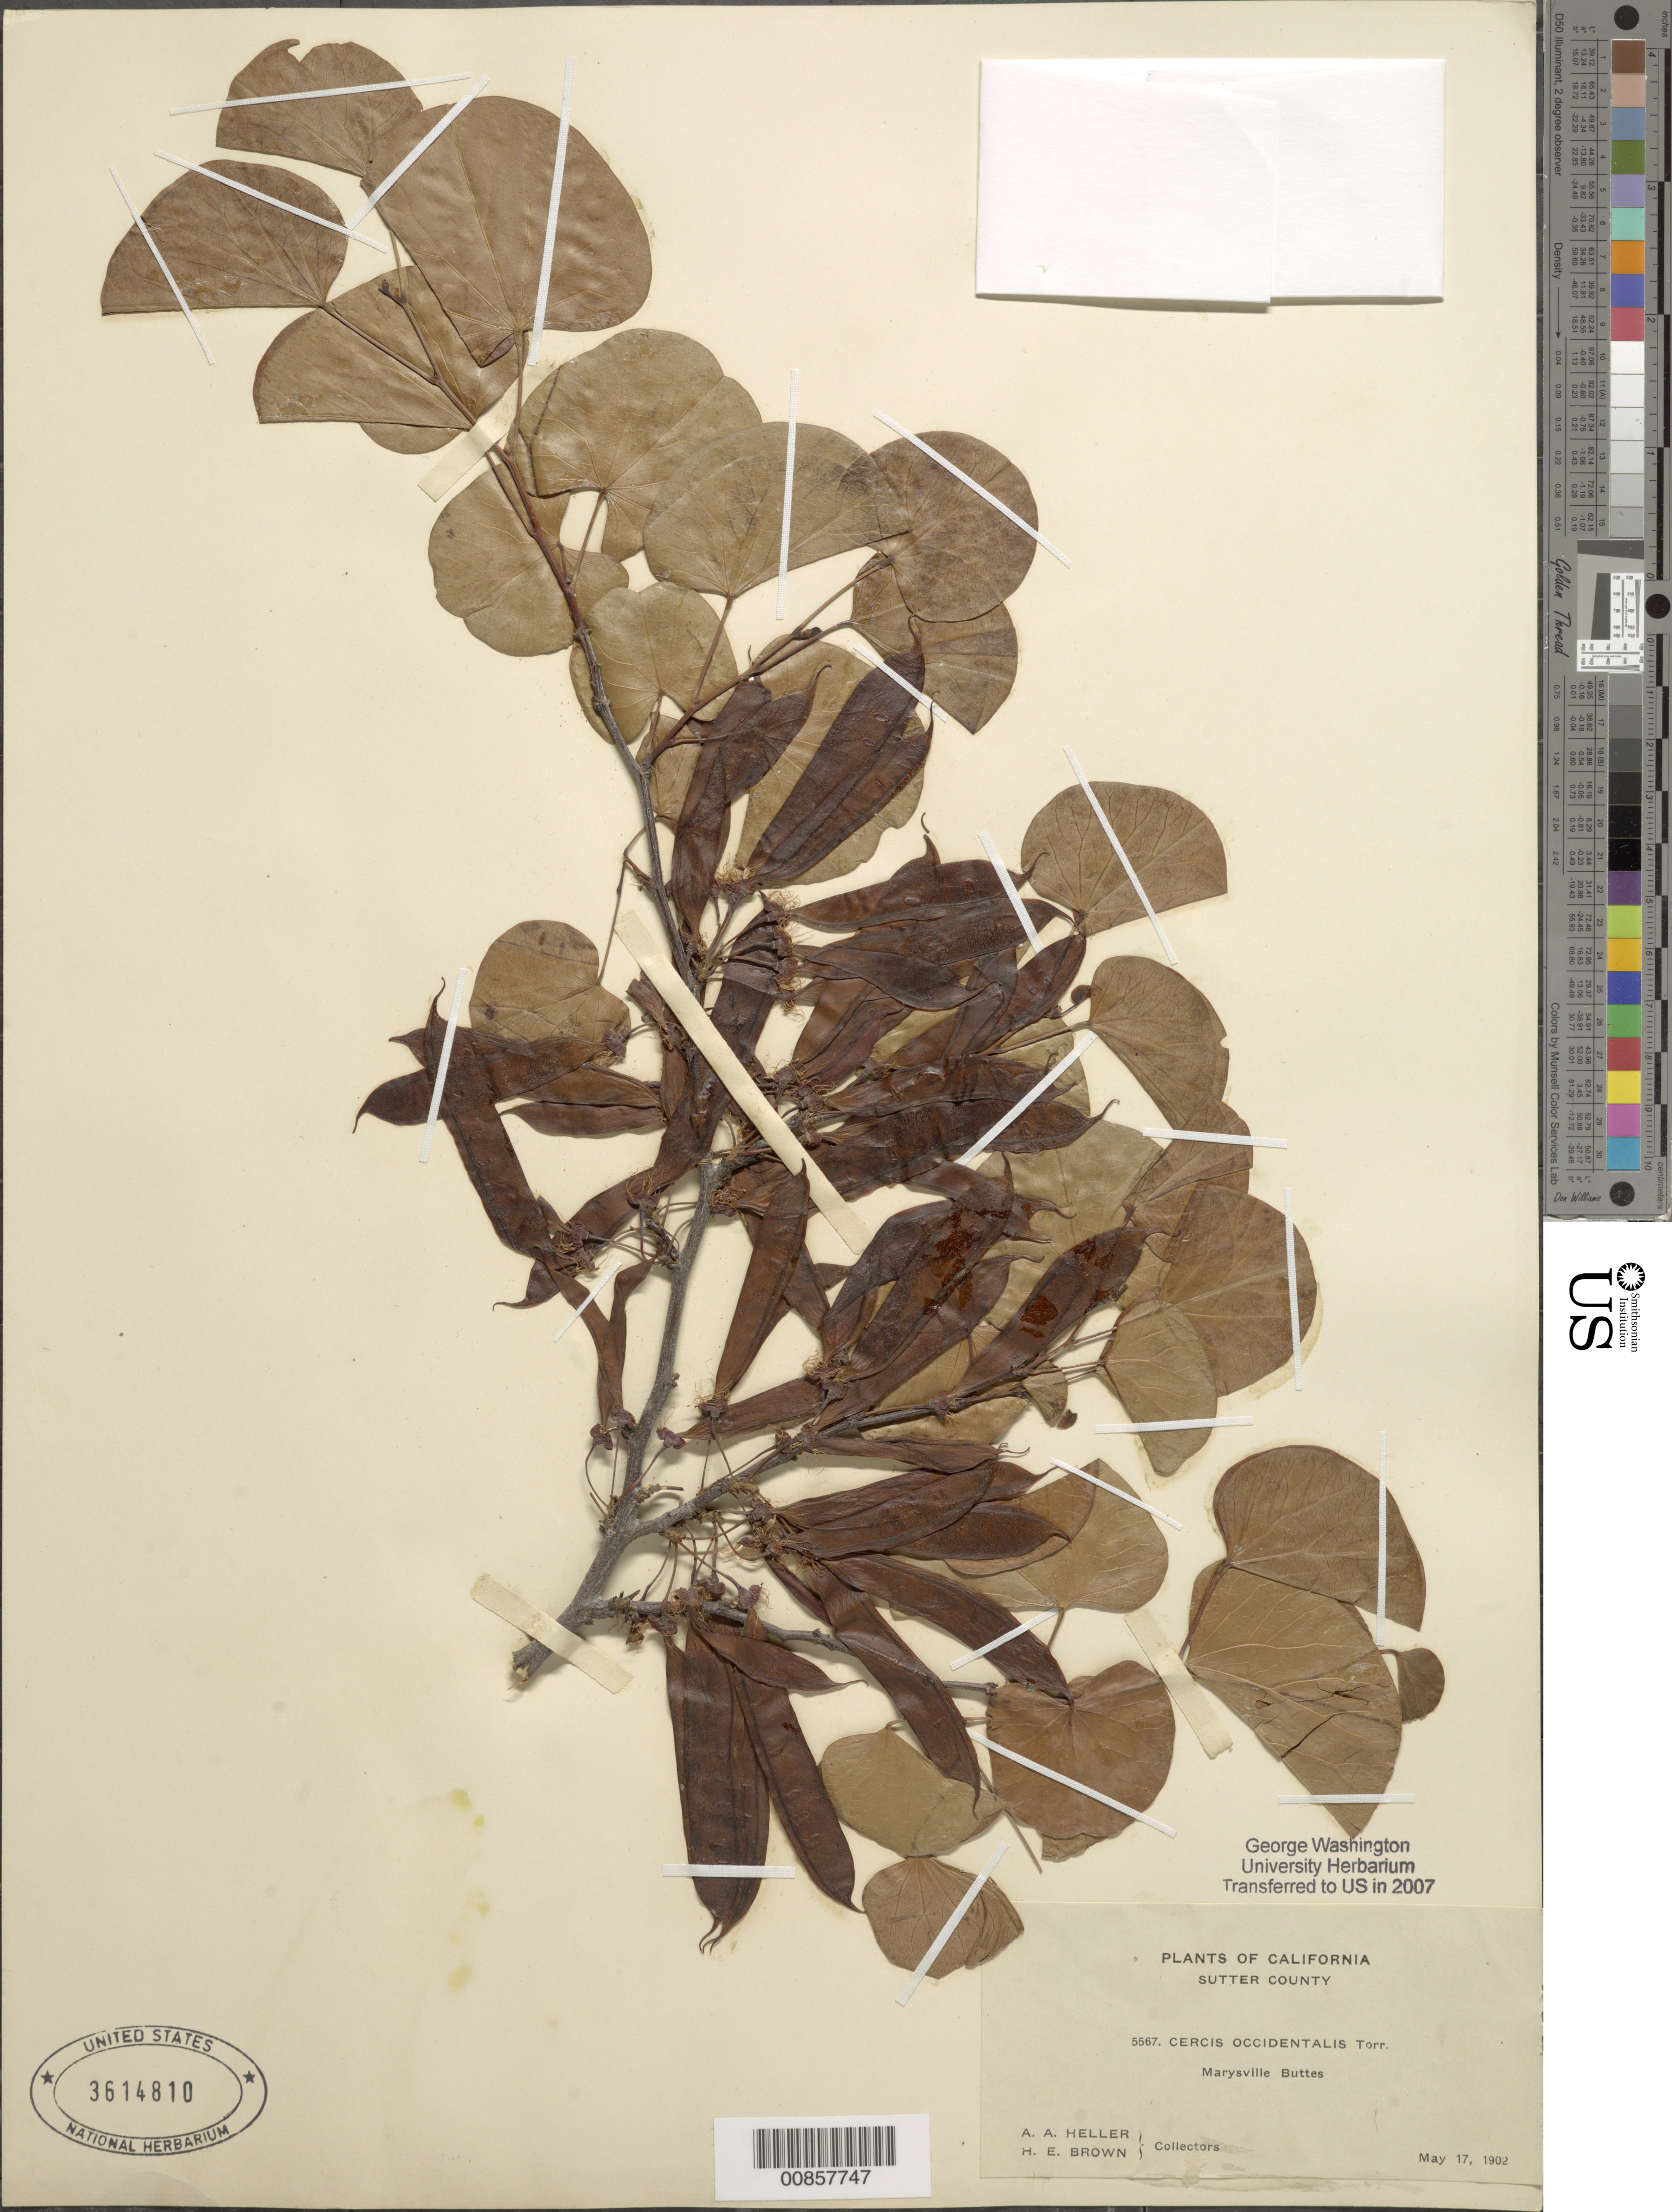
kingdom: Plantae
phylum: Tracheophyta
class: Magnoliopsida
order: Fabales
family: Fabaceae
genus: Cercis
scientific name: Cercis occidentalis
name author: Torr. ex A. Gray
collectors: A. A. Heller & H. E. Brown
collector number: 5567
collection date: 1902-05-17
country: United States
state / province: California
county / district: Sutter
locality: Marysville Buttes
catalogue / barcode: US 3614810